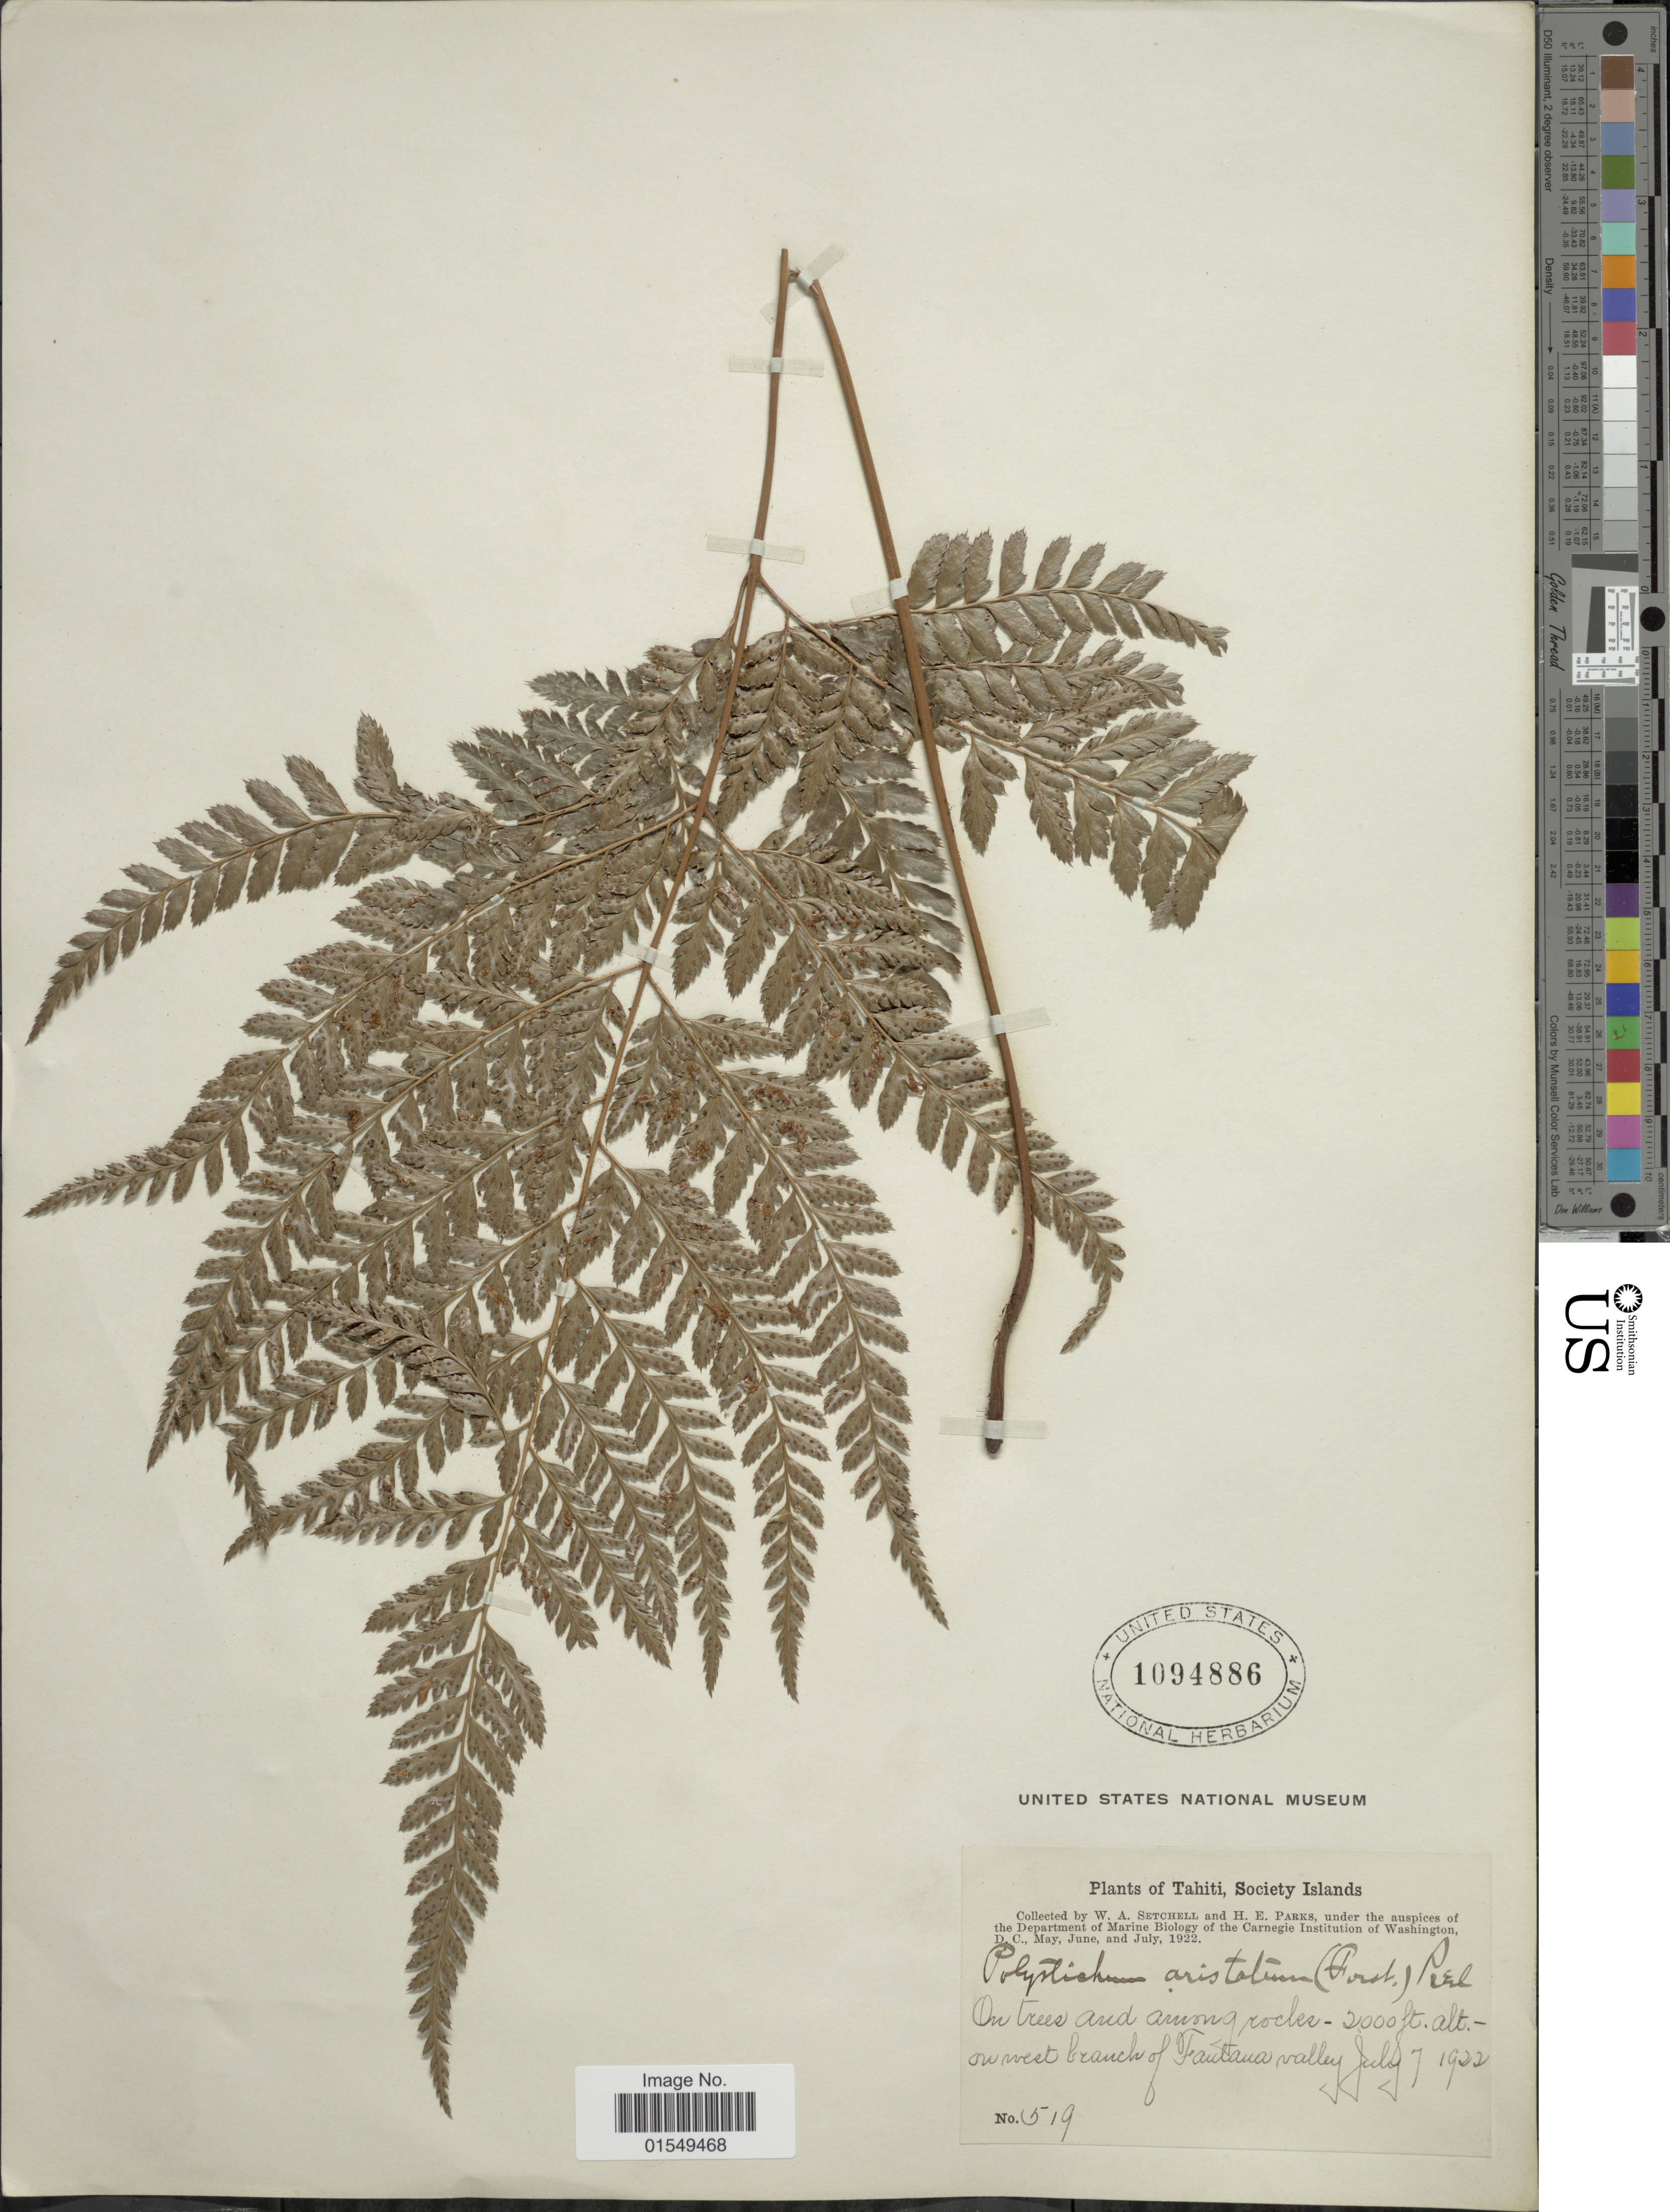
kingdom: Plantae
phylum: Tracheophyta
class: Polypodiopsida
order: Polypodiales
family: Dryopteridaceae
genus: Arachniodes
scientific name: Arachniodes aristata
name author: (G. Forst.) Tindale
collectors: W. Setchell & H. E. Parks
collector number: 519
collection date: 1922-07-07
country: French Polynesia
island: Tahiti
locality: Tahiti, Society Islands, on west branch of Fautaua valley [interpreted]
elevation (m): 610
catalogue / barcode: US 1094886